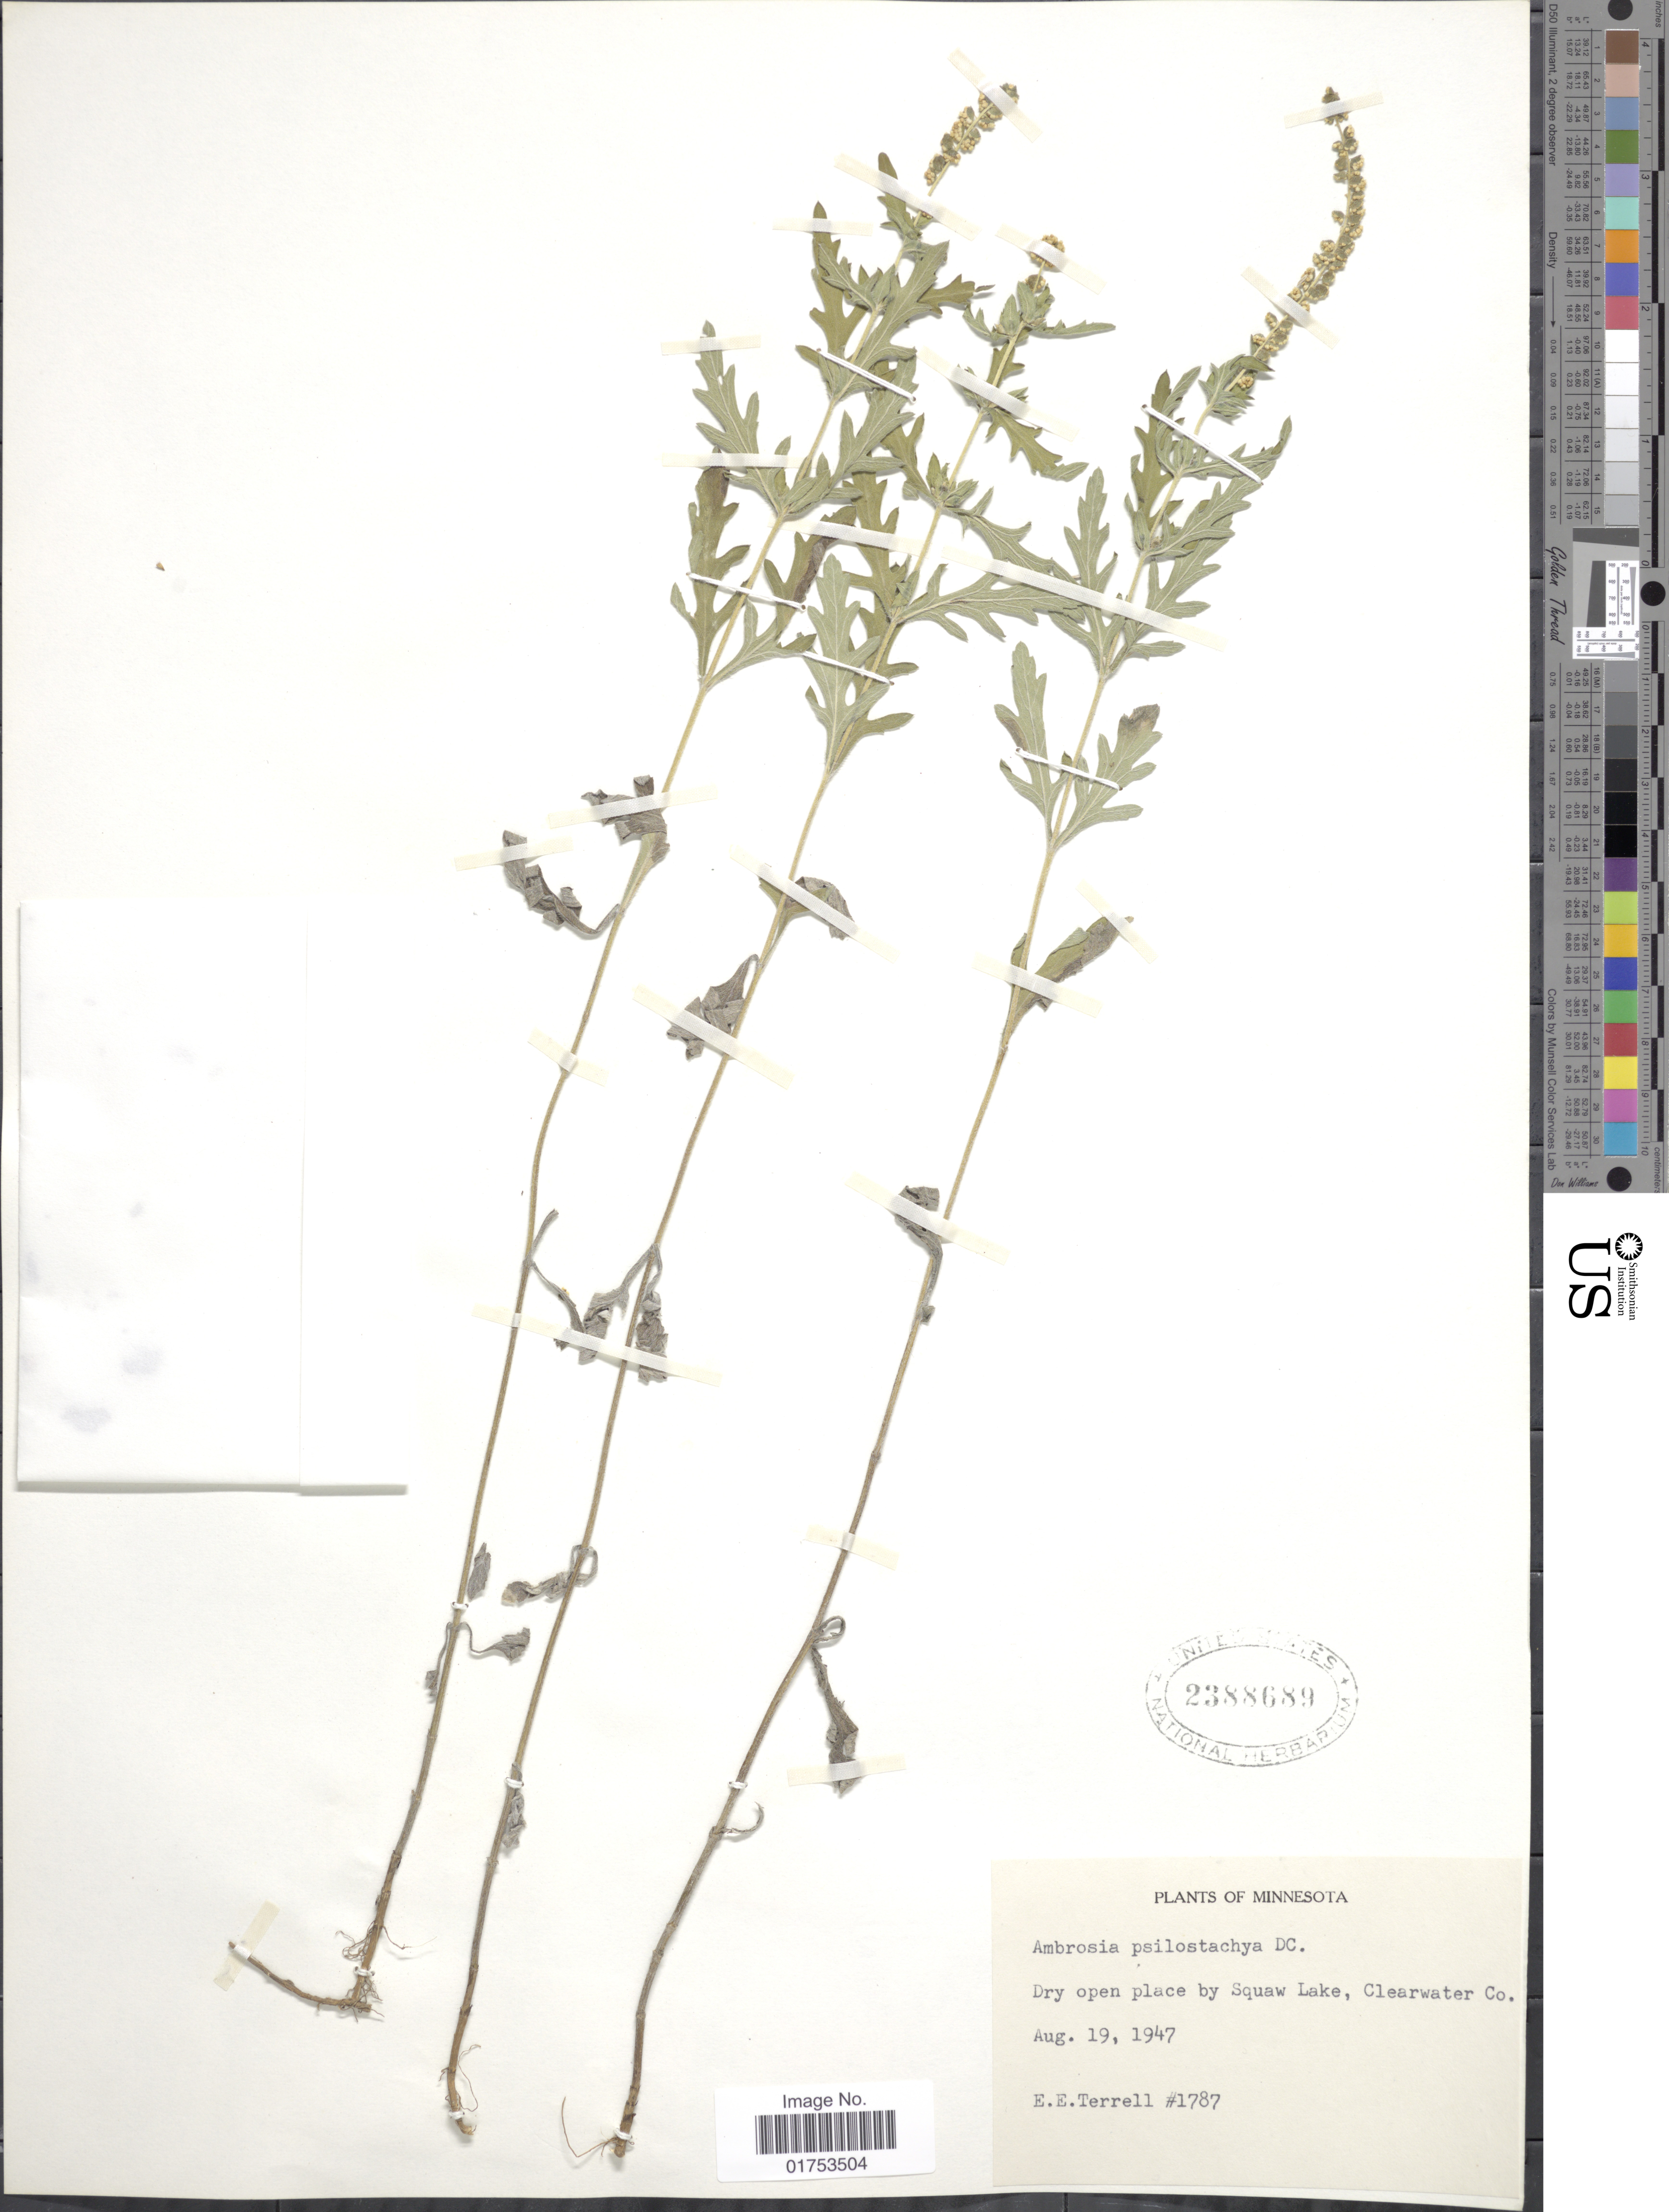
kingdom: Plantae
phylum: Tracheophyta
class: Magnoliopsida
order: Asterales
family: Asteraceae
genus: Ambrosia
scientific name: Ambrosia psilostachya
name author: DC.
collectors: E. E. Terrell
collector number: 1787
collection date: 1947-08-19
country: United States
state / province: Minnesota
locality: Dry open place by Squaw Lake, Clearwater Co.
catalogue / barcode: US 2388689